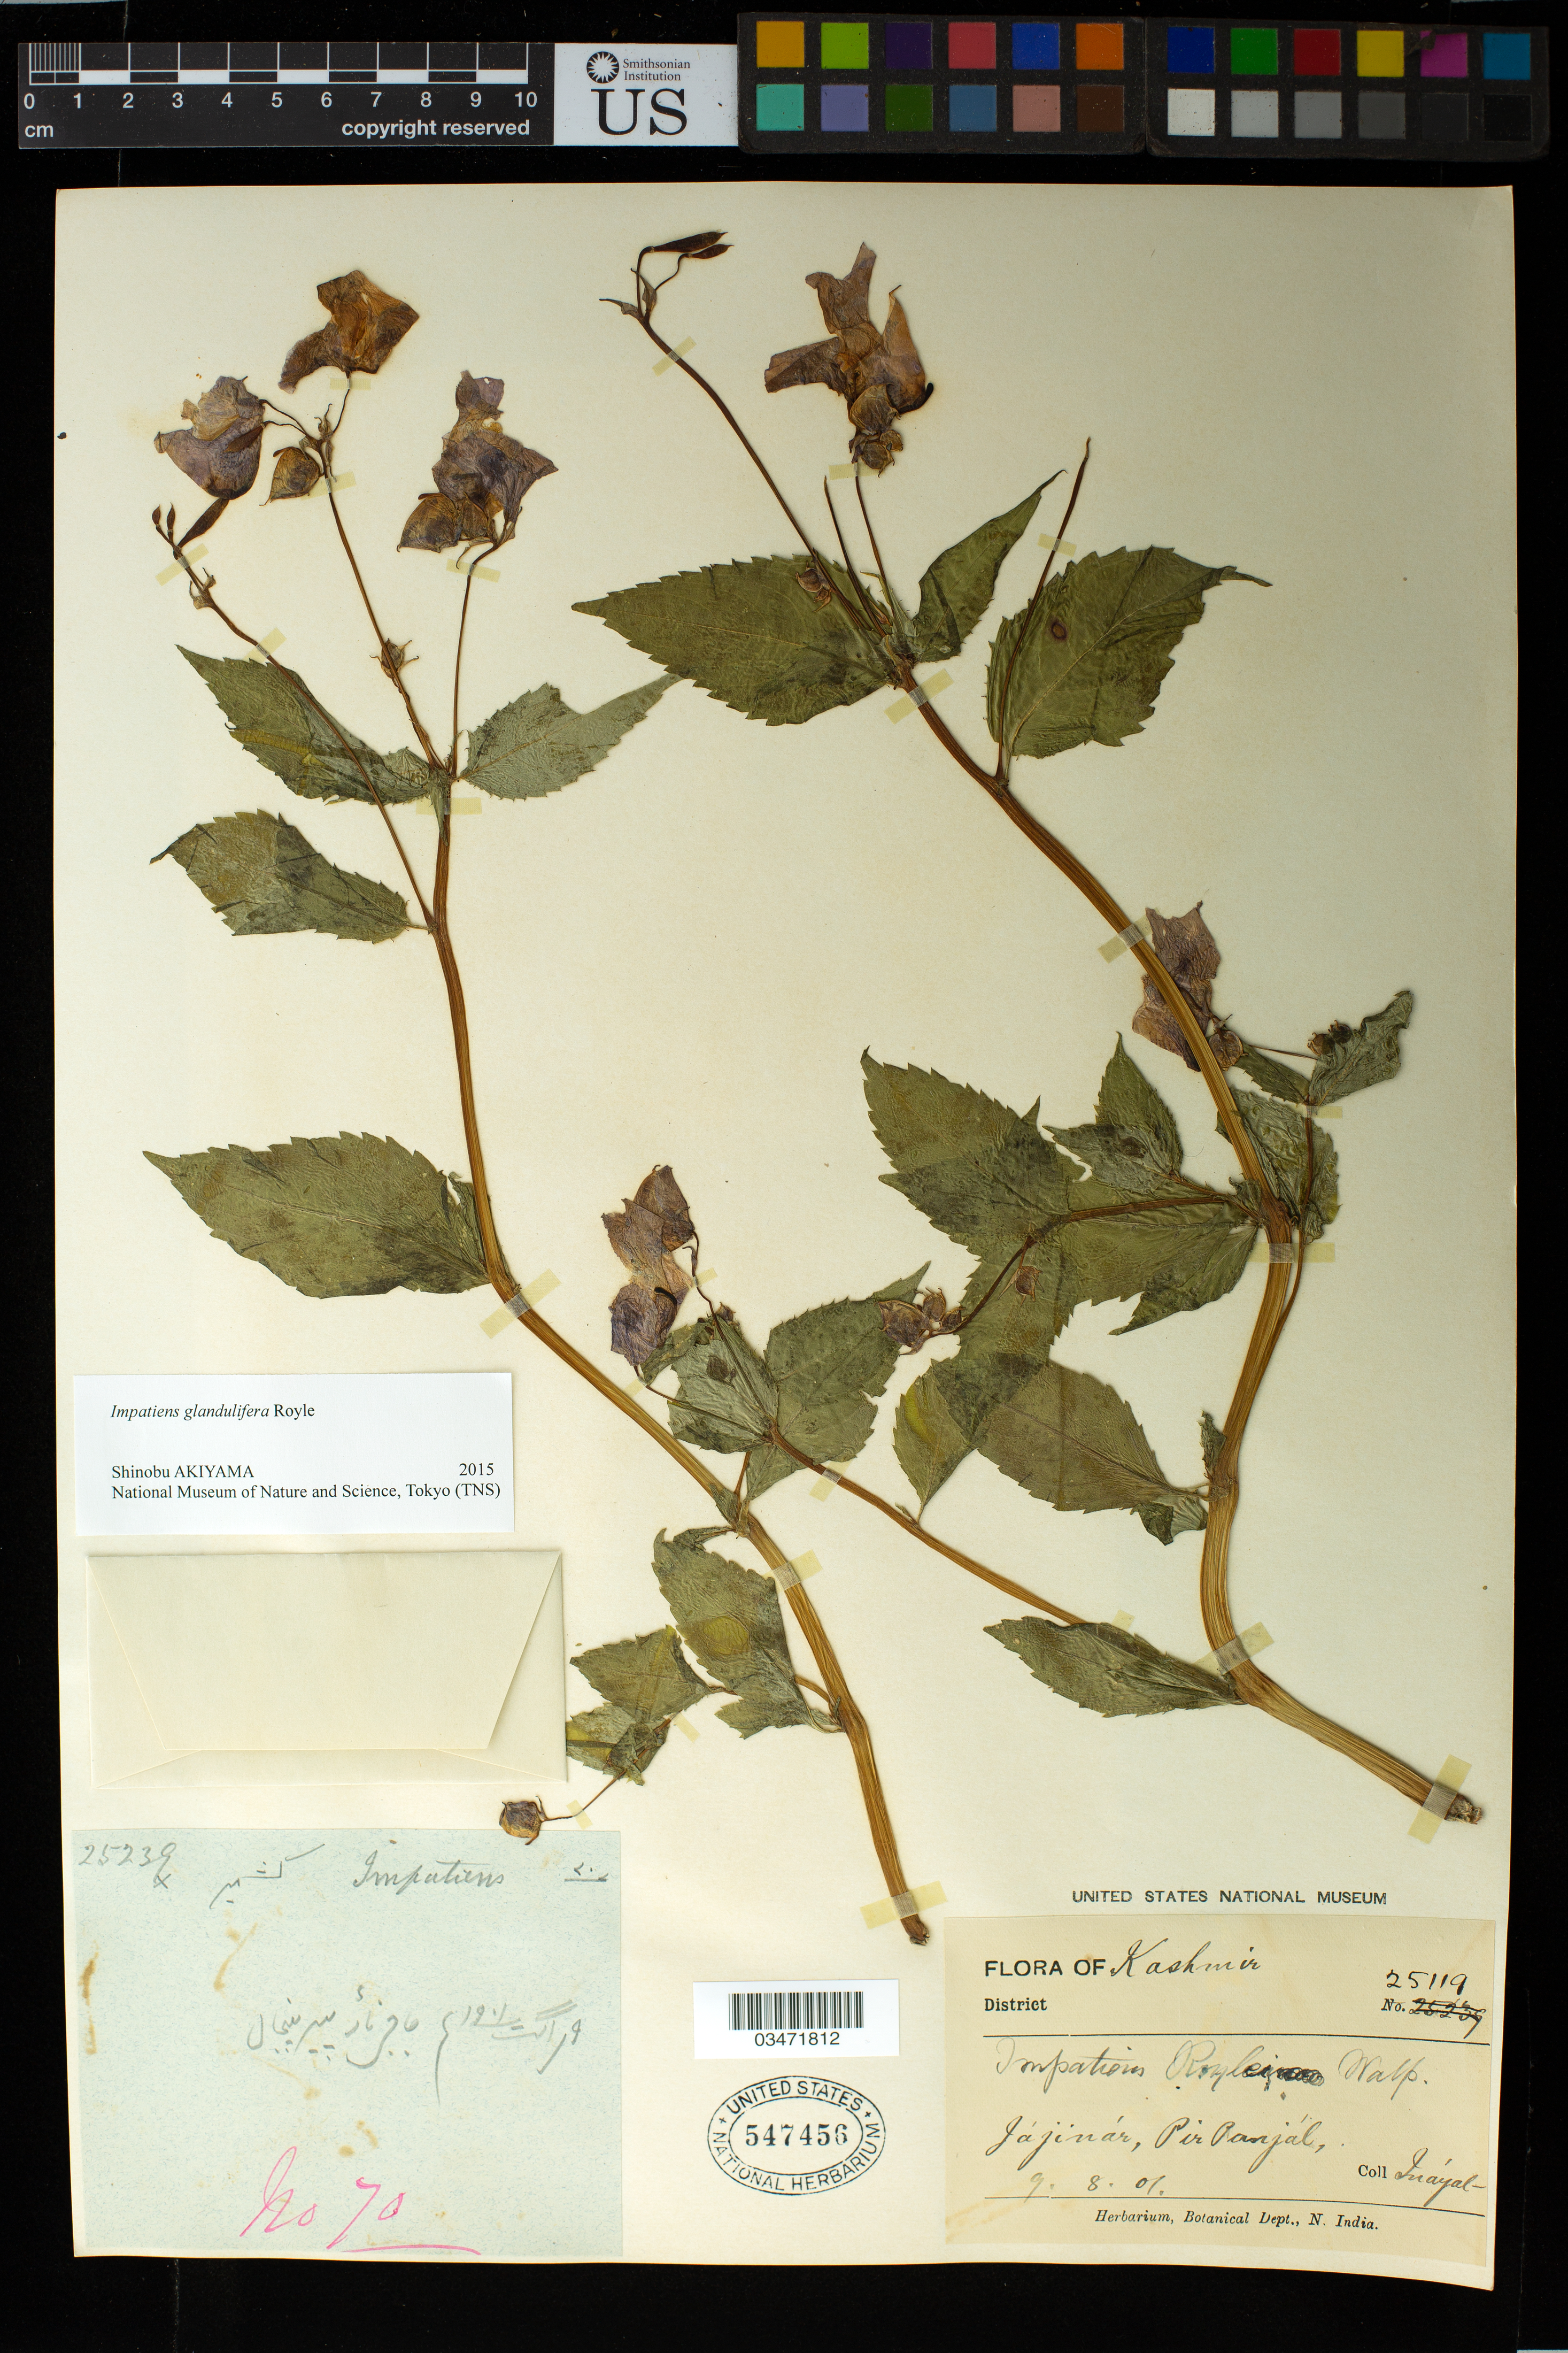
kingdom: Plantae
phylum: Tracheophyta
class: Magnoliopsida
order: Ericales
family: Balsaminaceae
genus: Impatiens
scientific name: Impatiens glandulifera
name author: Royle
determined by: Akiyama, Shinobu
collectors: -. Inayat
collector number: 25119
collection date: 1901-08-09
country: India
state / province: Jammu and Kashmir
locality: Kashmir. Jajinar, Pir Panjal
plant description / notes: Also numbered: 25239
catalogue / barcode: US 547456